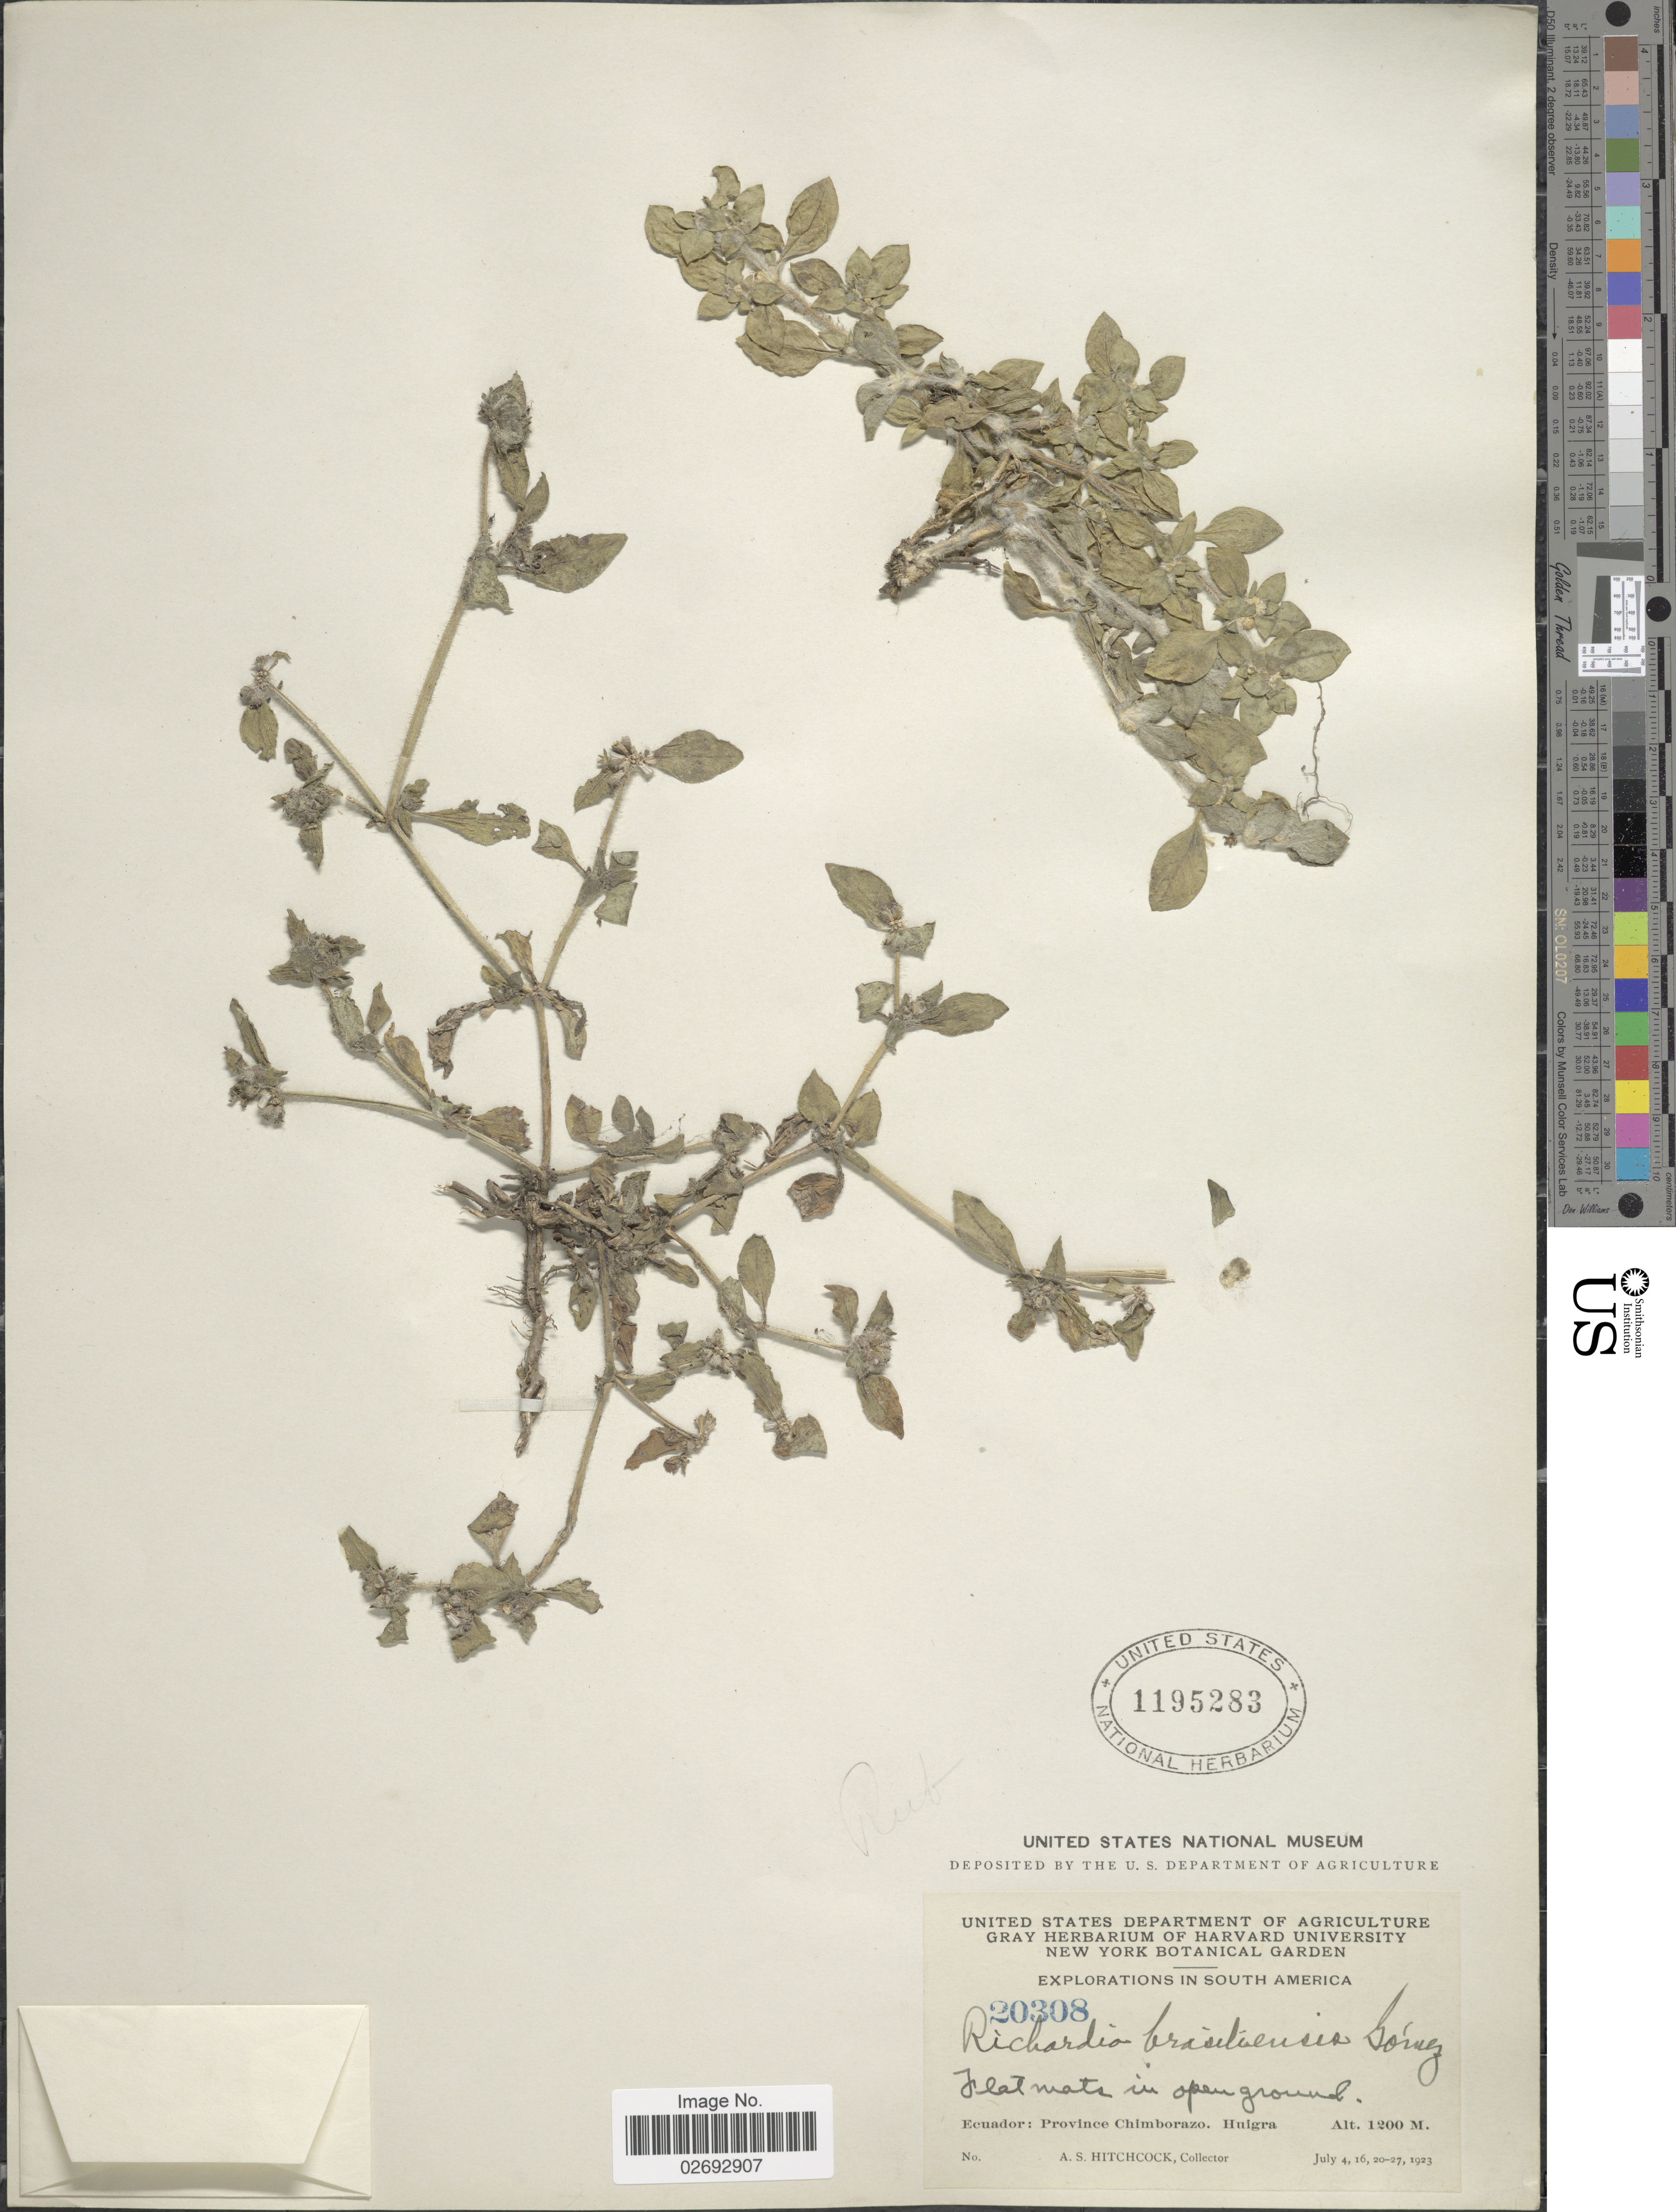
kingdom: Plantae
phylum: Tracheophyta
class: Magnoliopsida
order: Gentianales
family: Rubiaceae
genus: Richardia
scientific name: Richardia brasiliensis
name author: Gomes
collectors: A. S. Hitchcock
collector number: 20308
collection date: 1923-07-04/1923-07-27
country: Ecuador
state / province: Chimborazo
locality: Huigra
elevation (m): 1200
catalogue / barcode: US 1195283